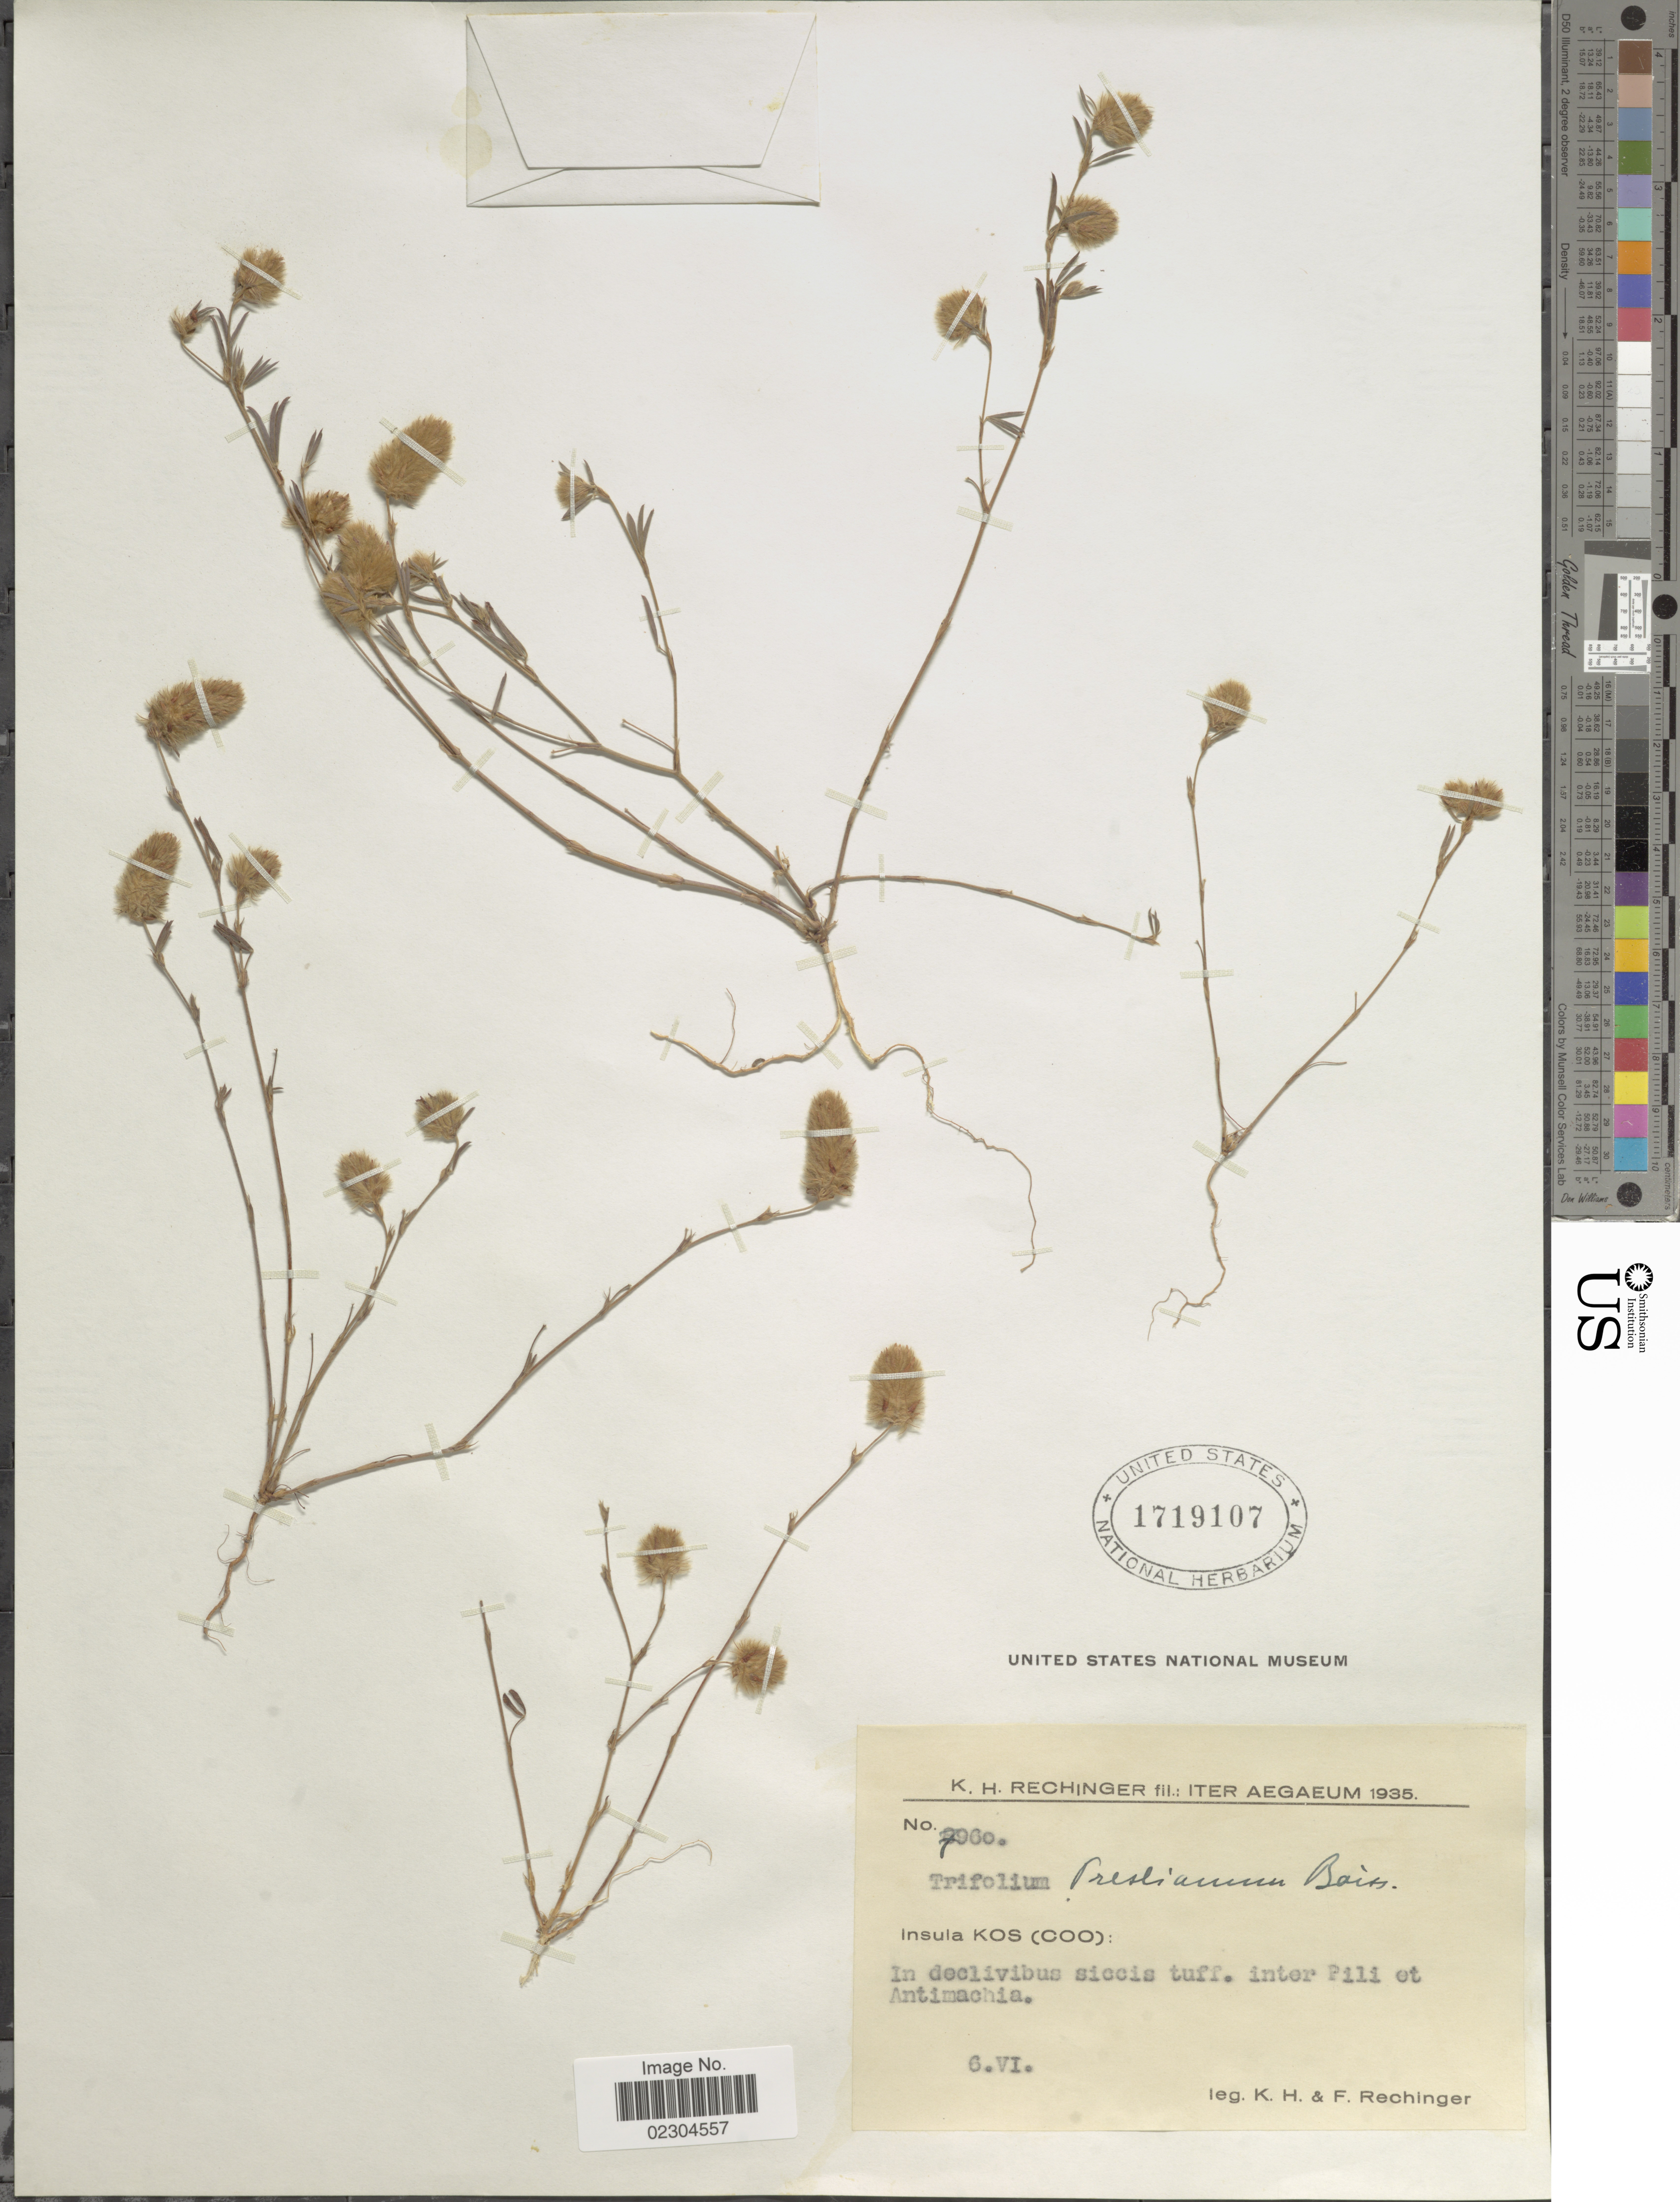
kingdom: Plantae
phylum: Tracheophyta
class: Magnoliopsida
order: Fabales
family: Fabaceae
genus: Trifolium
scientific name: Trifolium preslianum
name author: Boiss.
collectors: K. H. Rechinger & F. Rechinger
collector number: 7960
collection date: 1935-06-06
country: Greece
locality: Iter Aegaeum, insula Kos (Coo): In declivibus siccis tuff, inter Pili et Antimachia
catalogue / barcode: US 1719107